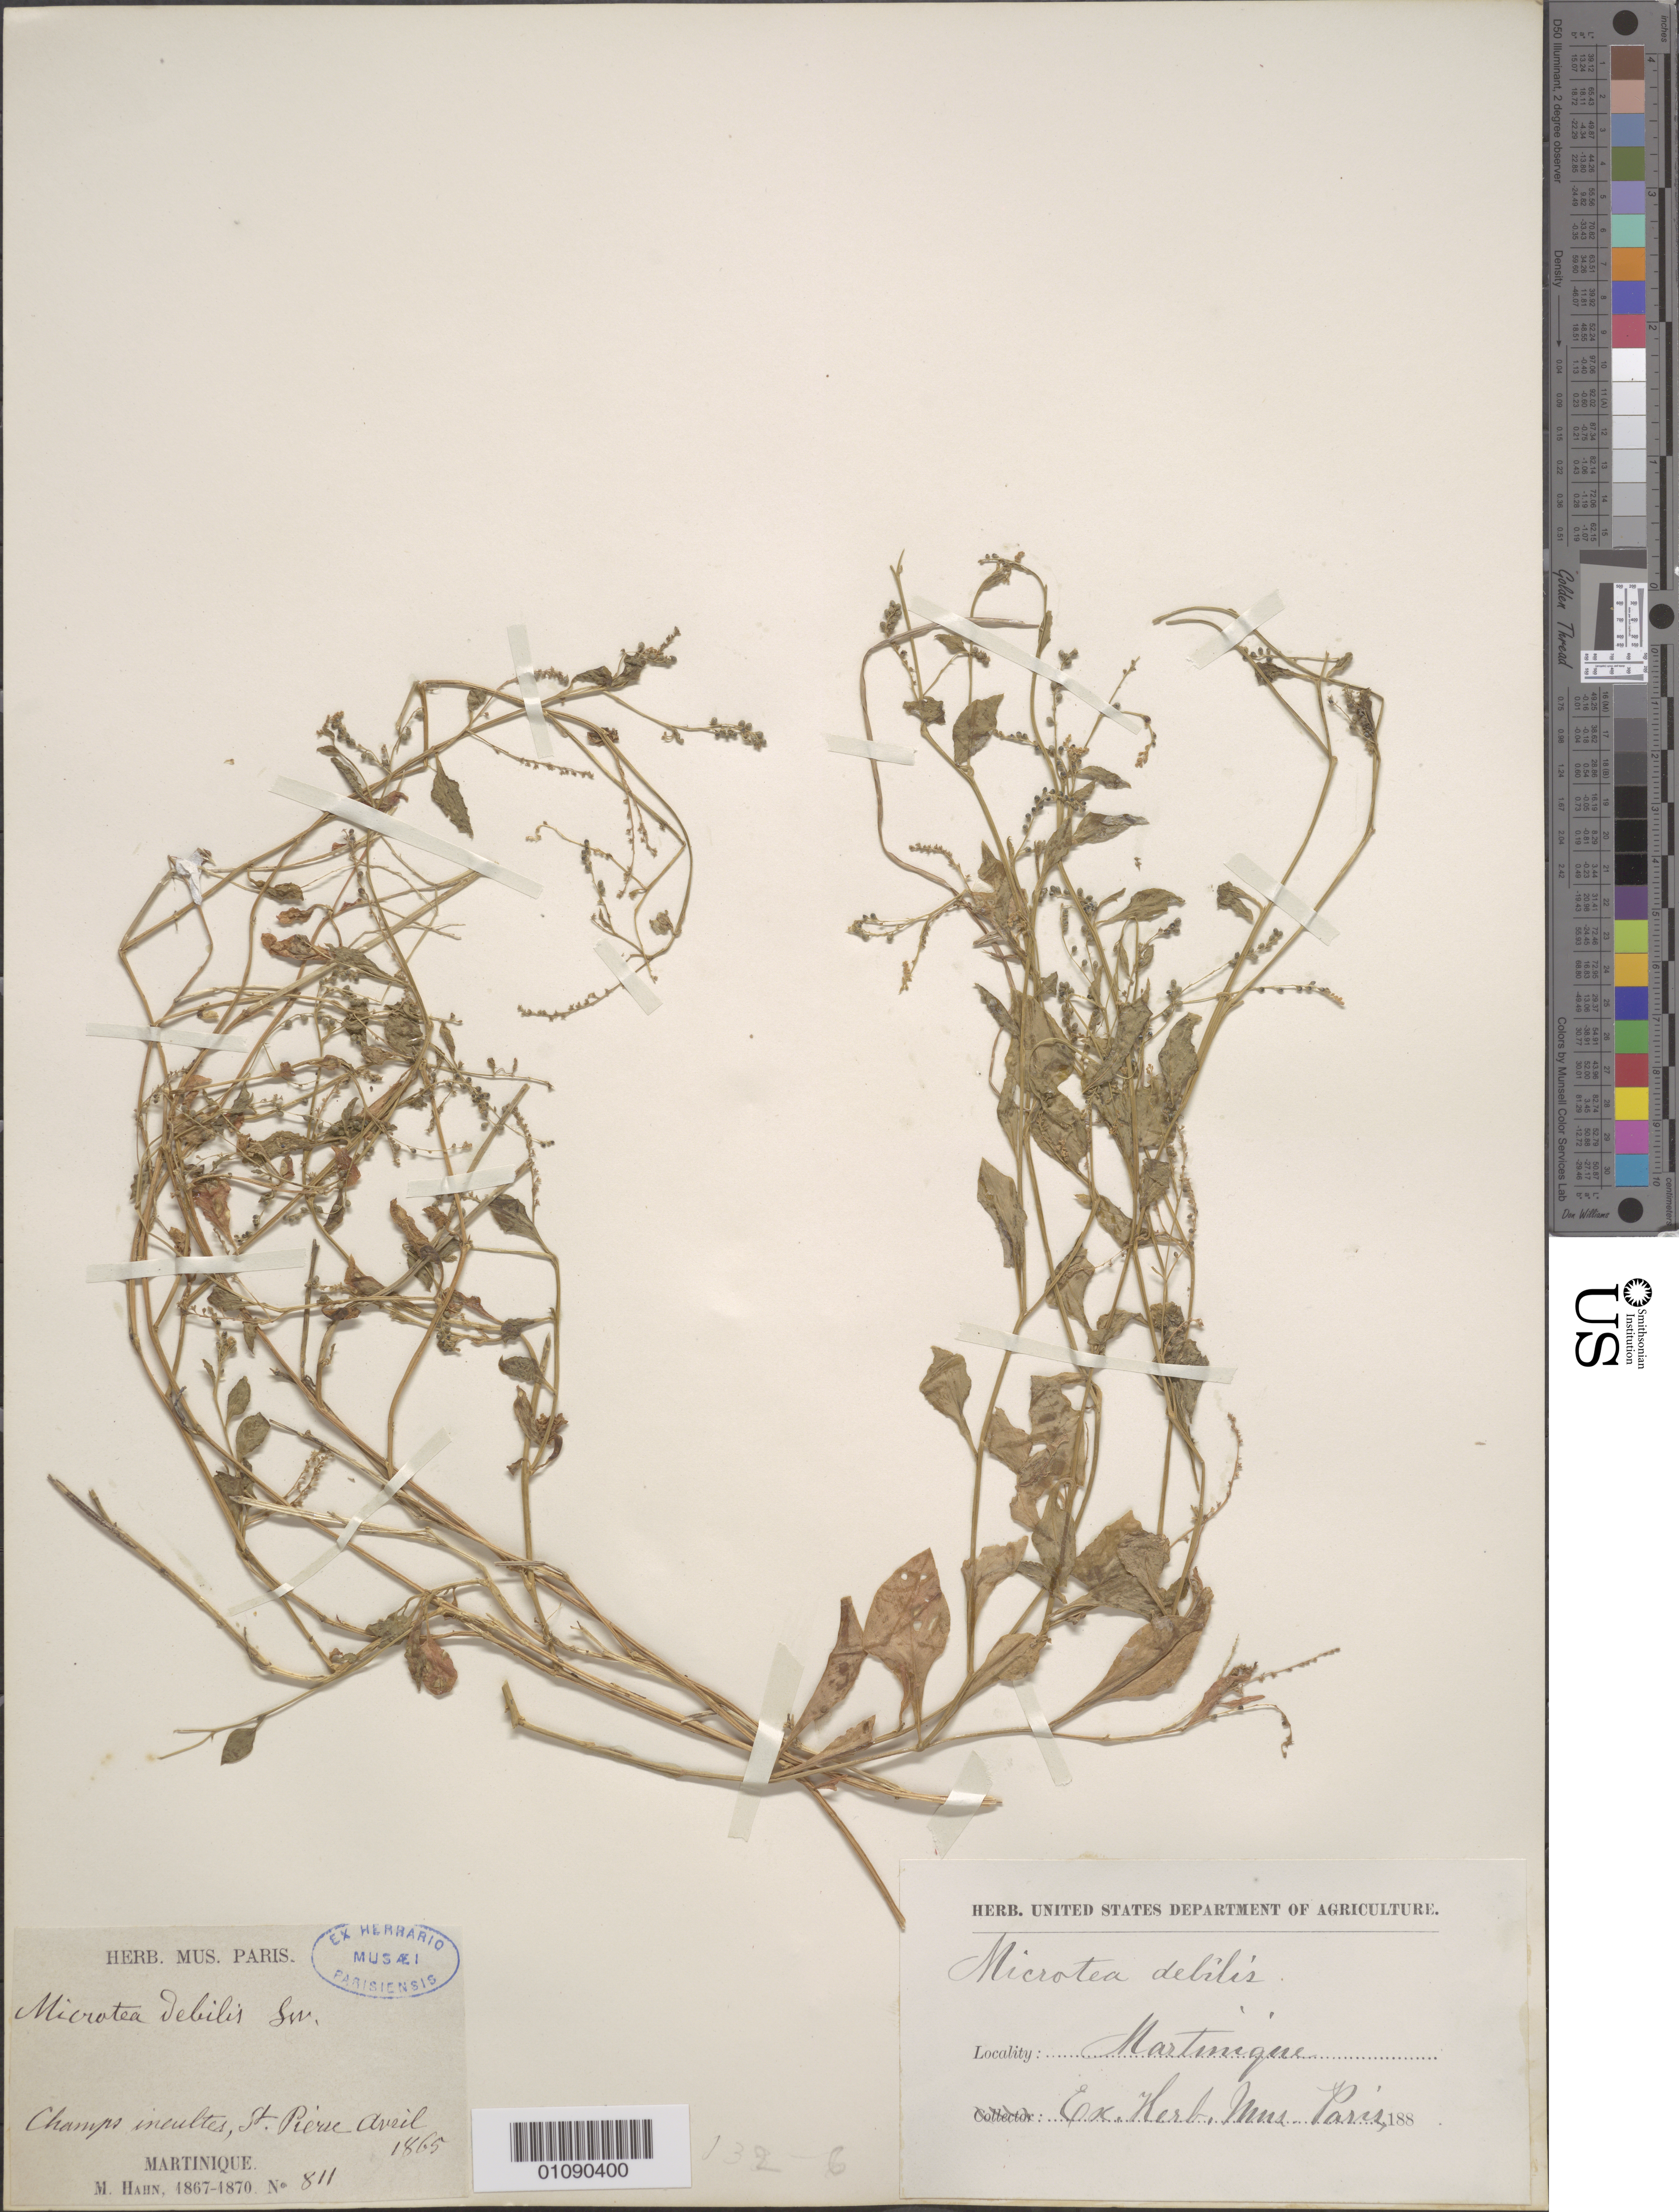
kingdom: Plantae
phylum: Tracheophyta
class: Magnoliopsida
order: Caryophyllales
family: Microteaceae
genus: Microtea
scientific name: Microtea debilis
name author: Sw.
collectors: M. Hahn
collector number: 811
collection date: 1865-04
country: Martinique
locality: St. Pierre.